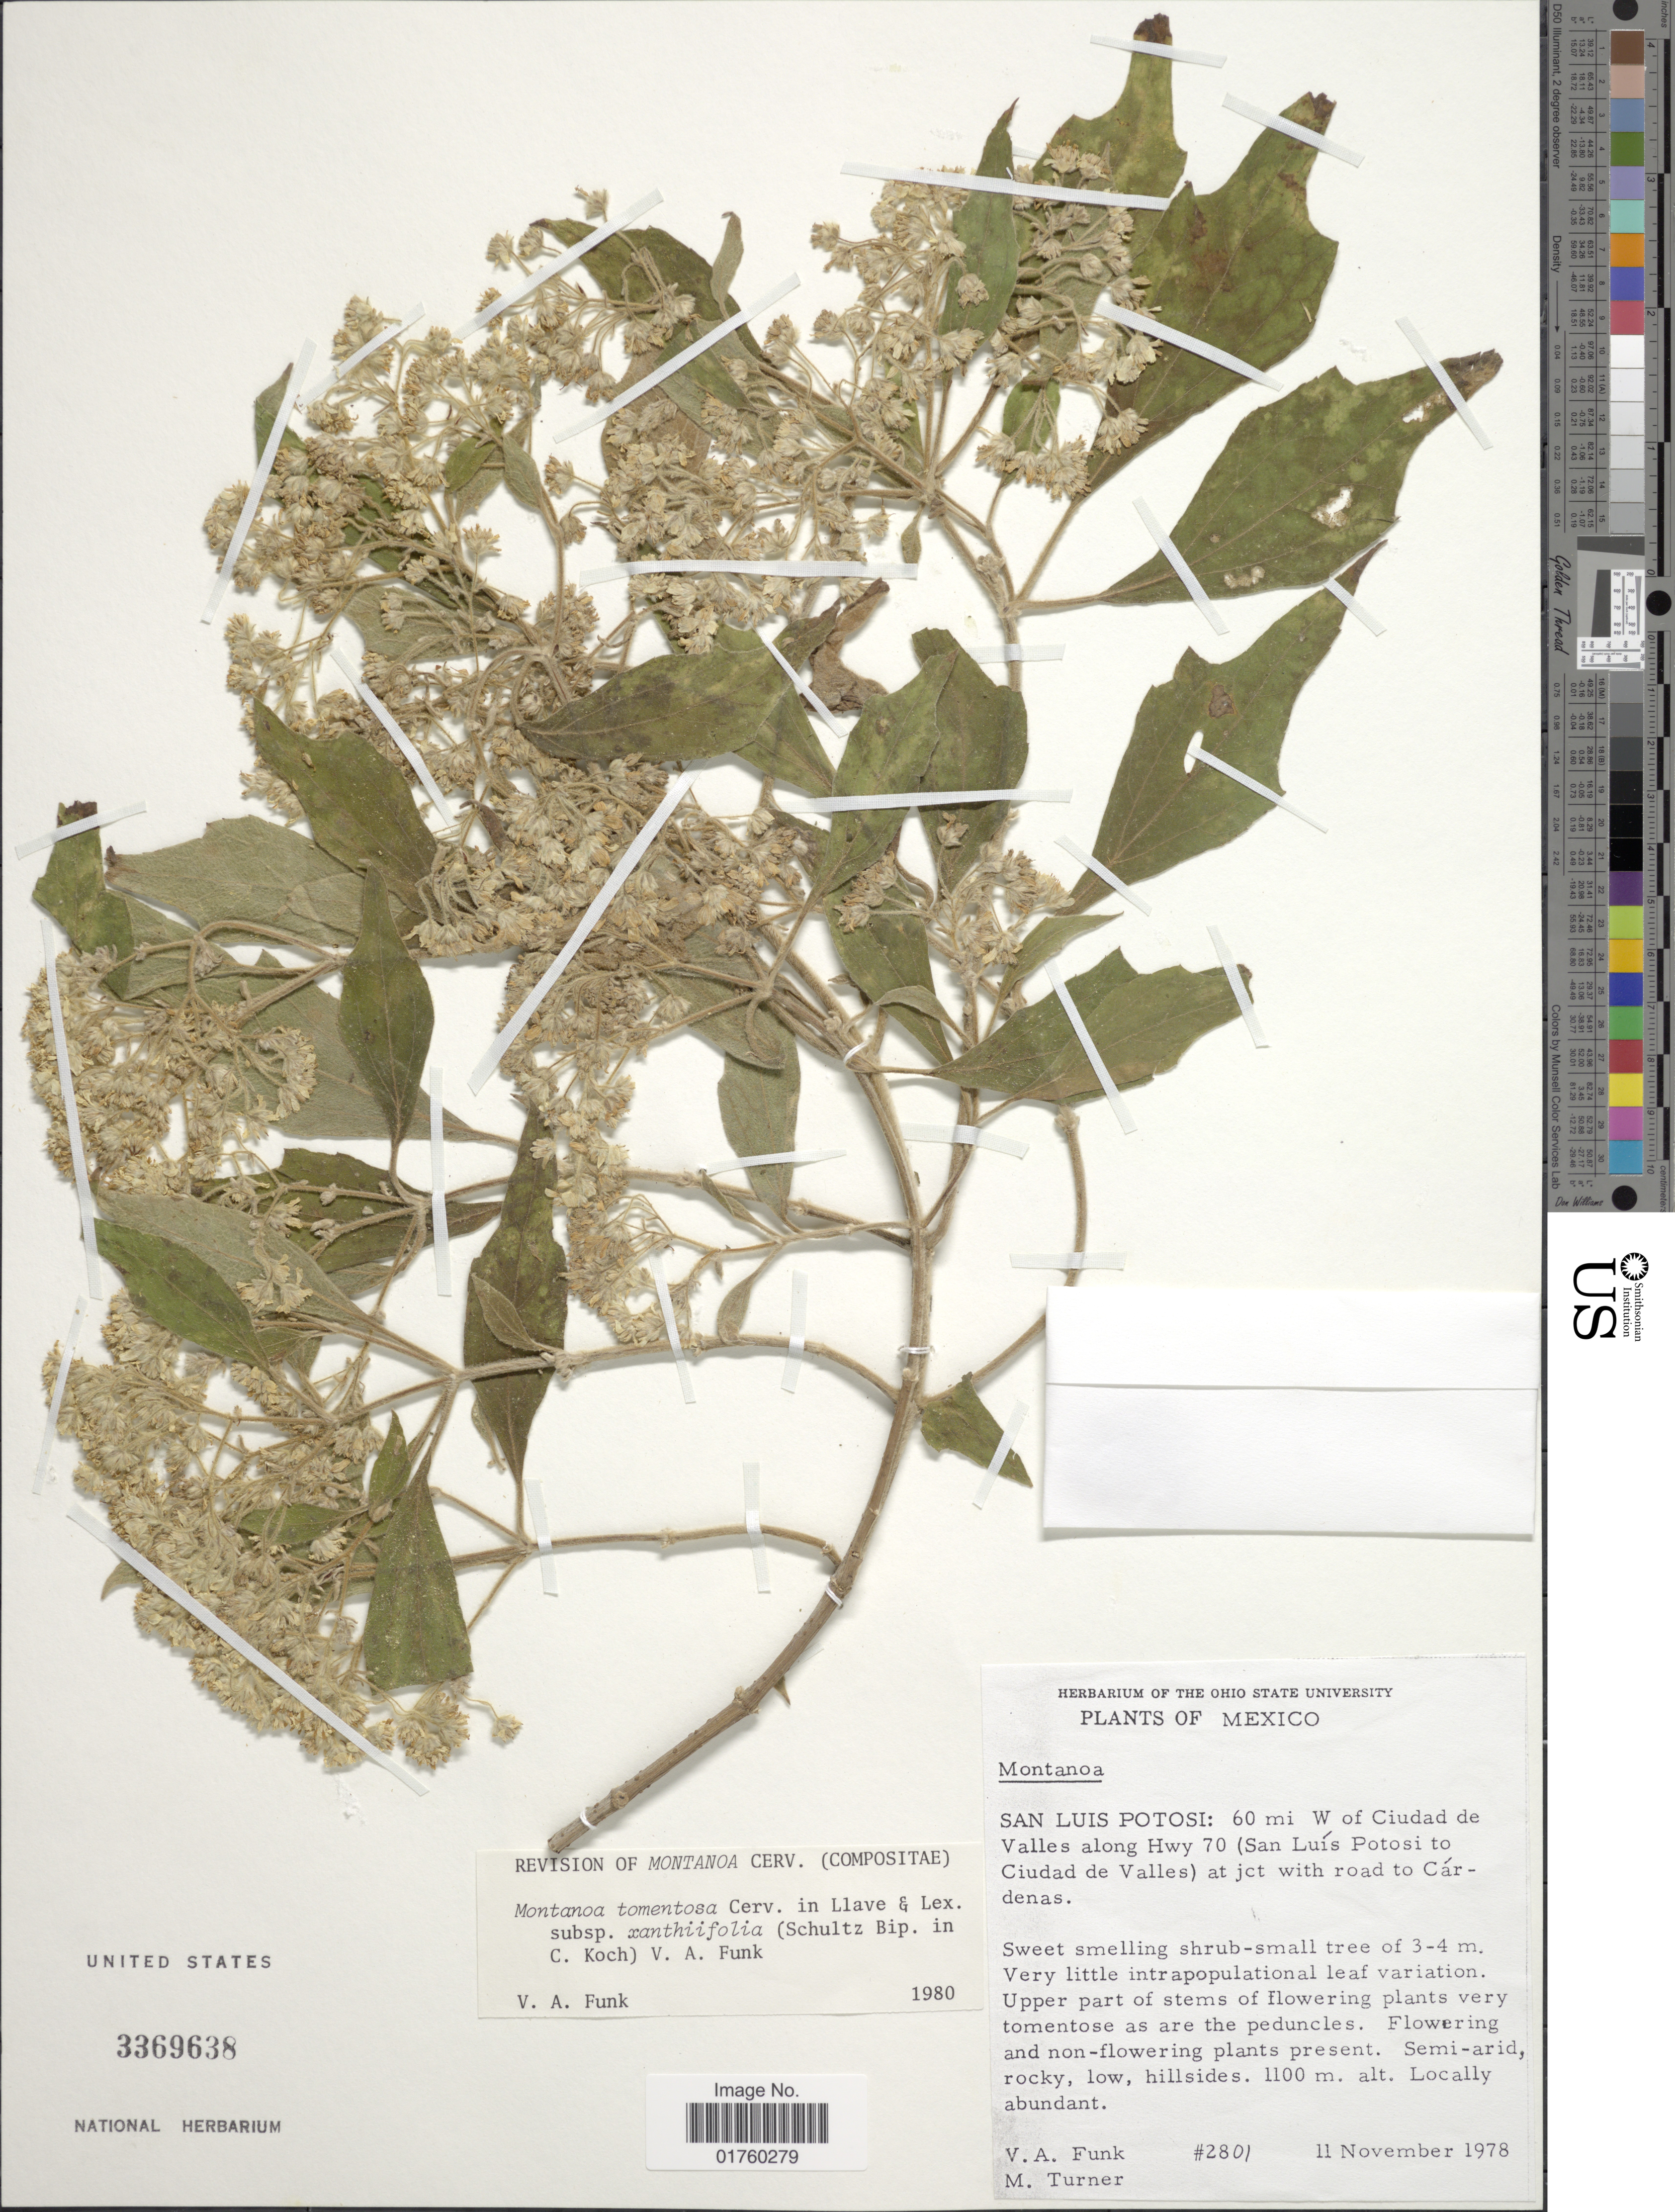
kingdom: Plantae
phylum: Tracheophyta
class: Magnoliopsida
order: Asterales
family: Asteraceae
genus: Montanoa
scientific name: Montanoa tomentosa subsp. xanthiifolia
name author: (Sch. Bip. in C. Koch) V.A. Funk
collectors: V. Funk & M. Turner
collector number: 2801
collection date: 1978-11-11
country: Mexico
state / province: San Luis Potosí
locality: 60 mi W of Ciudad de Valles along Hwy 70 (San Luis Potosi to Ciudad de Valles) at jct with road to Cárdenas.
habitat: Semi-arid rocky. low hillsides. Locally abundant.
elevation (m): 1100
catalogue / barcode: US 3369638